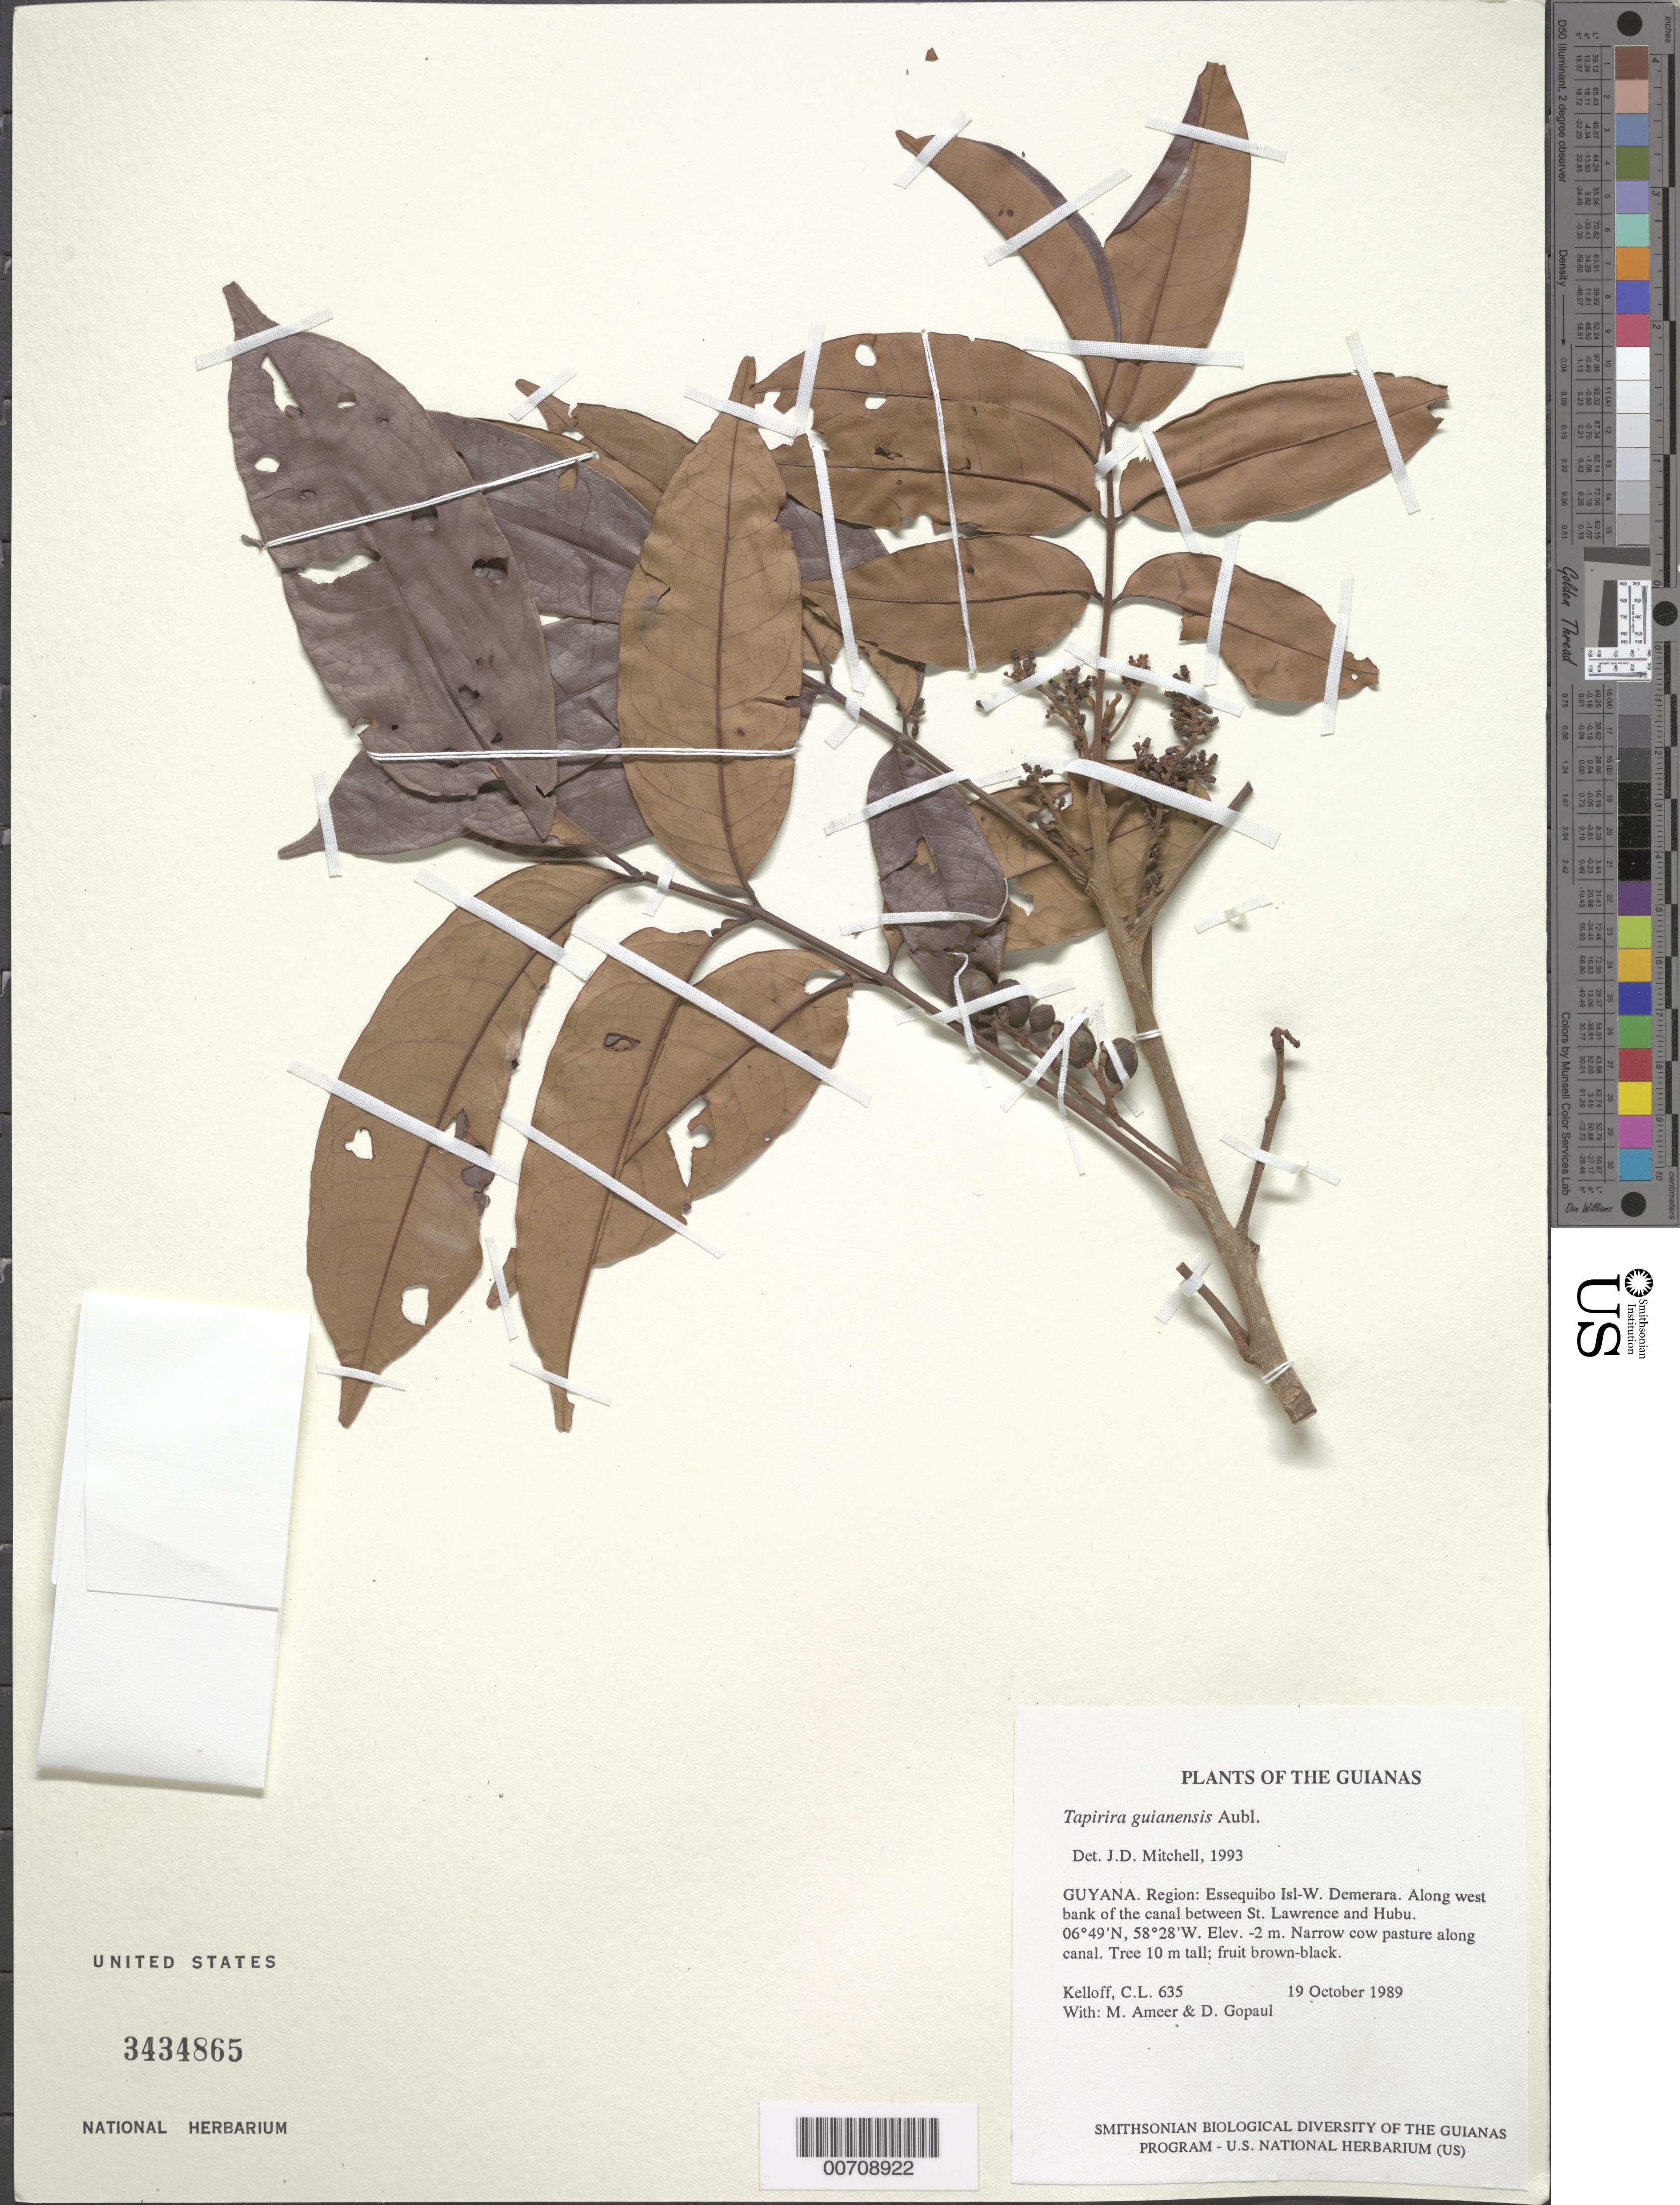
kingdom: Plantae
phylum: Tracheophyta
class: Magnoliopsida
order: Sapindales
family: Anacardiaceae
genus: Tapirira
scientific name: Tapirira guianensis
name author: Aubl.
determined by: Mitchell, John D.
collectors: C. L. Kelloff, M. Ameer & D. Gopaul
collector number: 635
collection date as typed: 19 October 1989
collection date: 1989-10-19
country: Guyana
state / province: Essequibo Isl-W. Demerara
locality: Along west bank of the canal between St. Lawrence and Hubu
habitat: Narrow cow pasture along canal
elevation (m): -2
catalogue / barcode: US 3434865